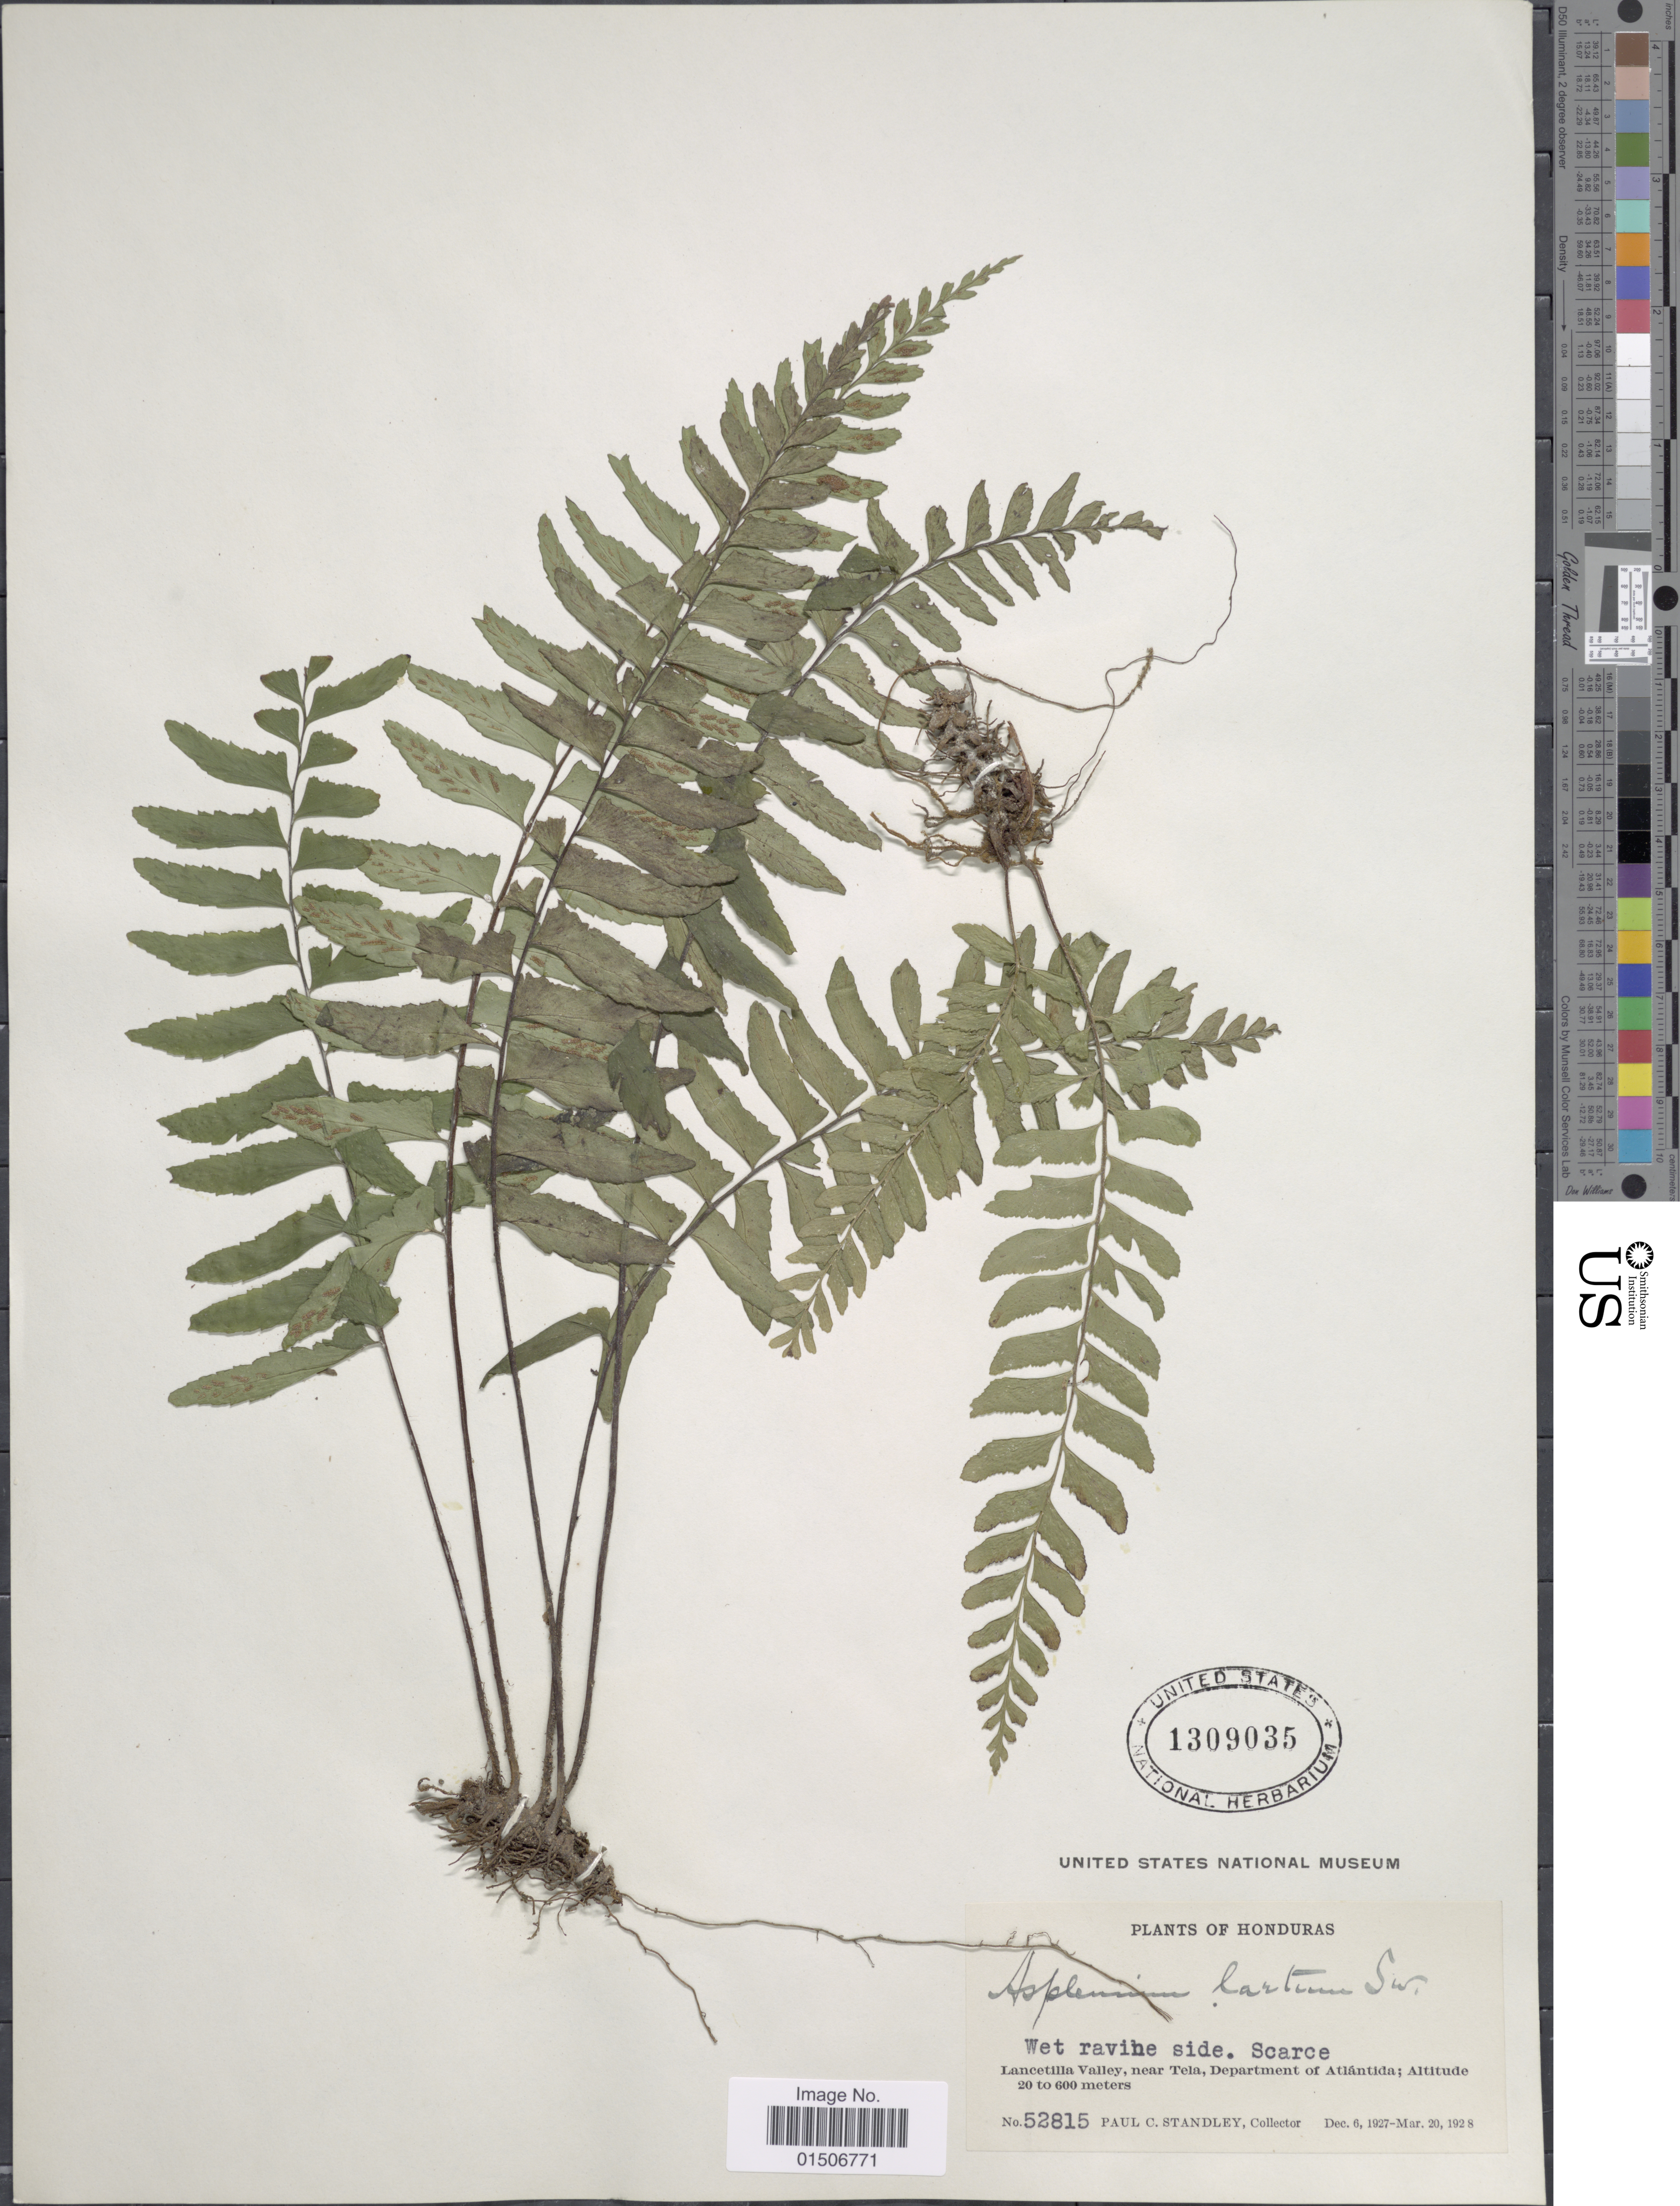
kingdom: Plantae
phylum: Tracheophyta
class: Polypodiopsida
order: Polypodiales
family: Aspleniaceae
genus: Asplenium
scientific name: Asplenium laetum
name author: Sw.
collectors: P. C. Standley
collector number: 52815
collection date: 1927-12-06/1928-03-20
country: Honduras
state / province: Atlántida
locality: Wet ravine side. Scare. Lancetilla Valley, near Tela, Department of Atlántida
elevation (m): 20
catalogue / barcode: US 1309035